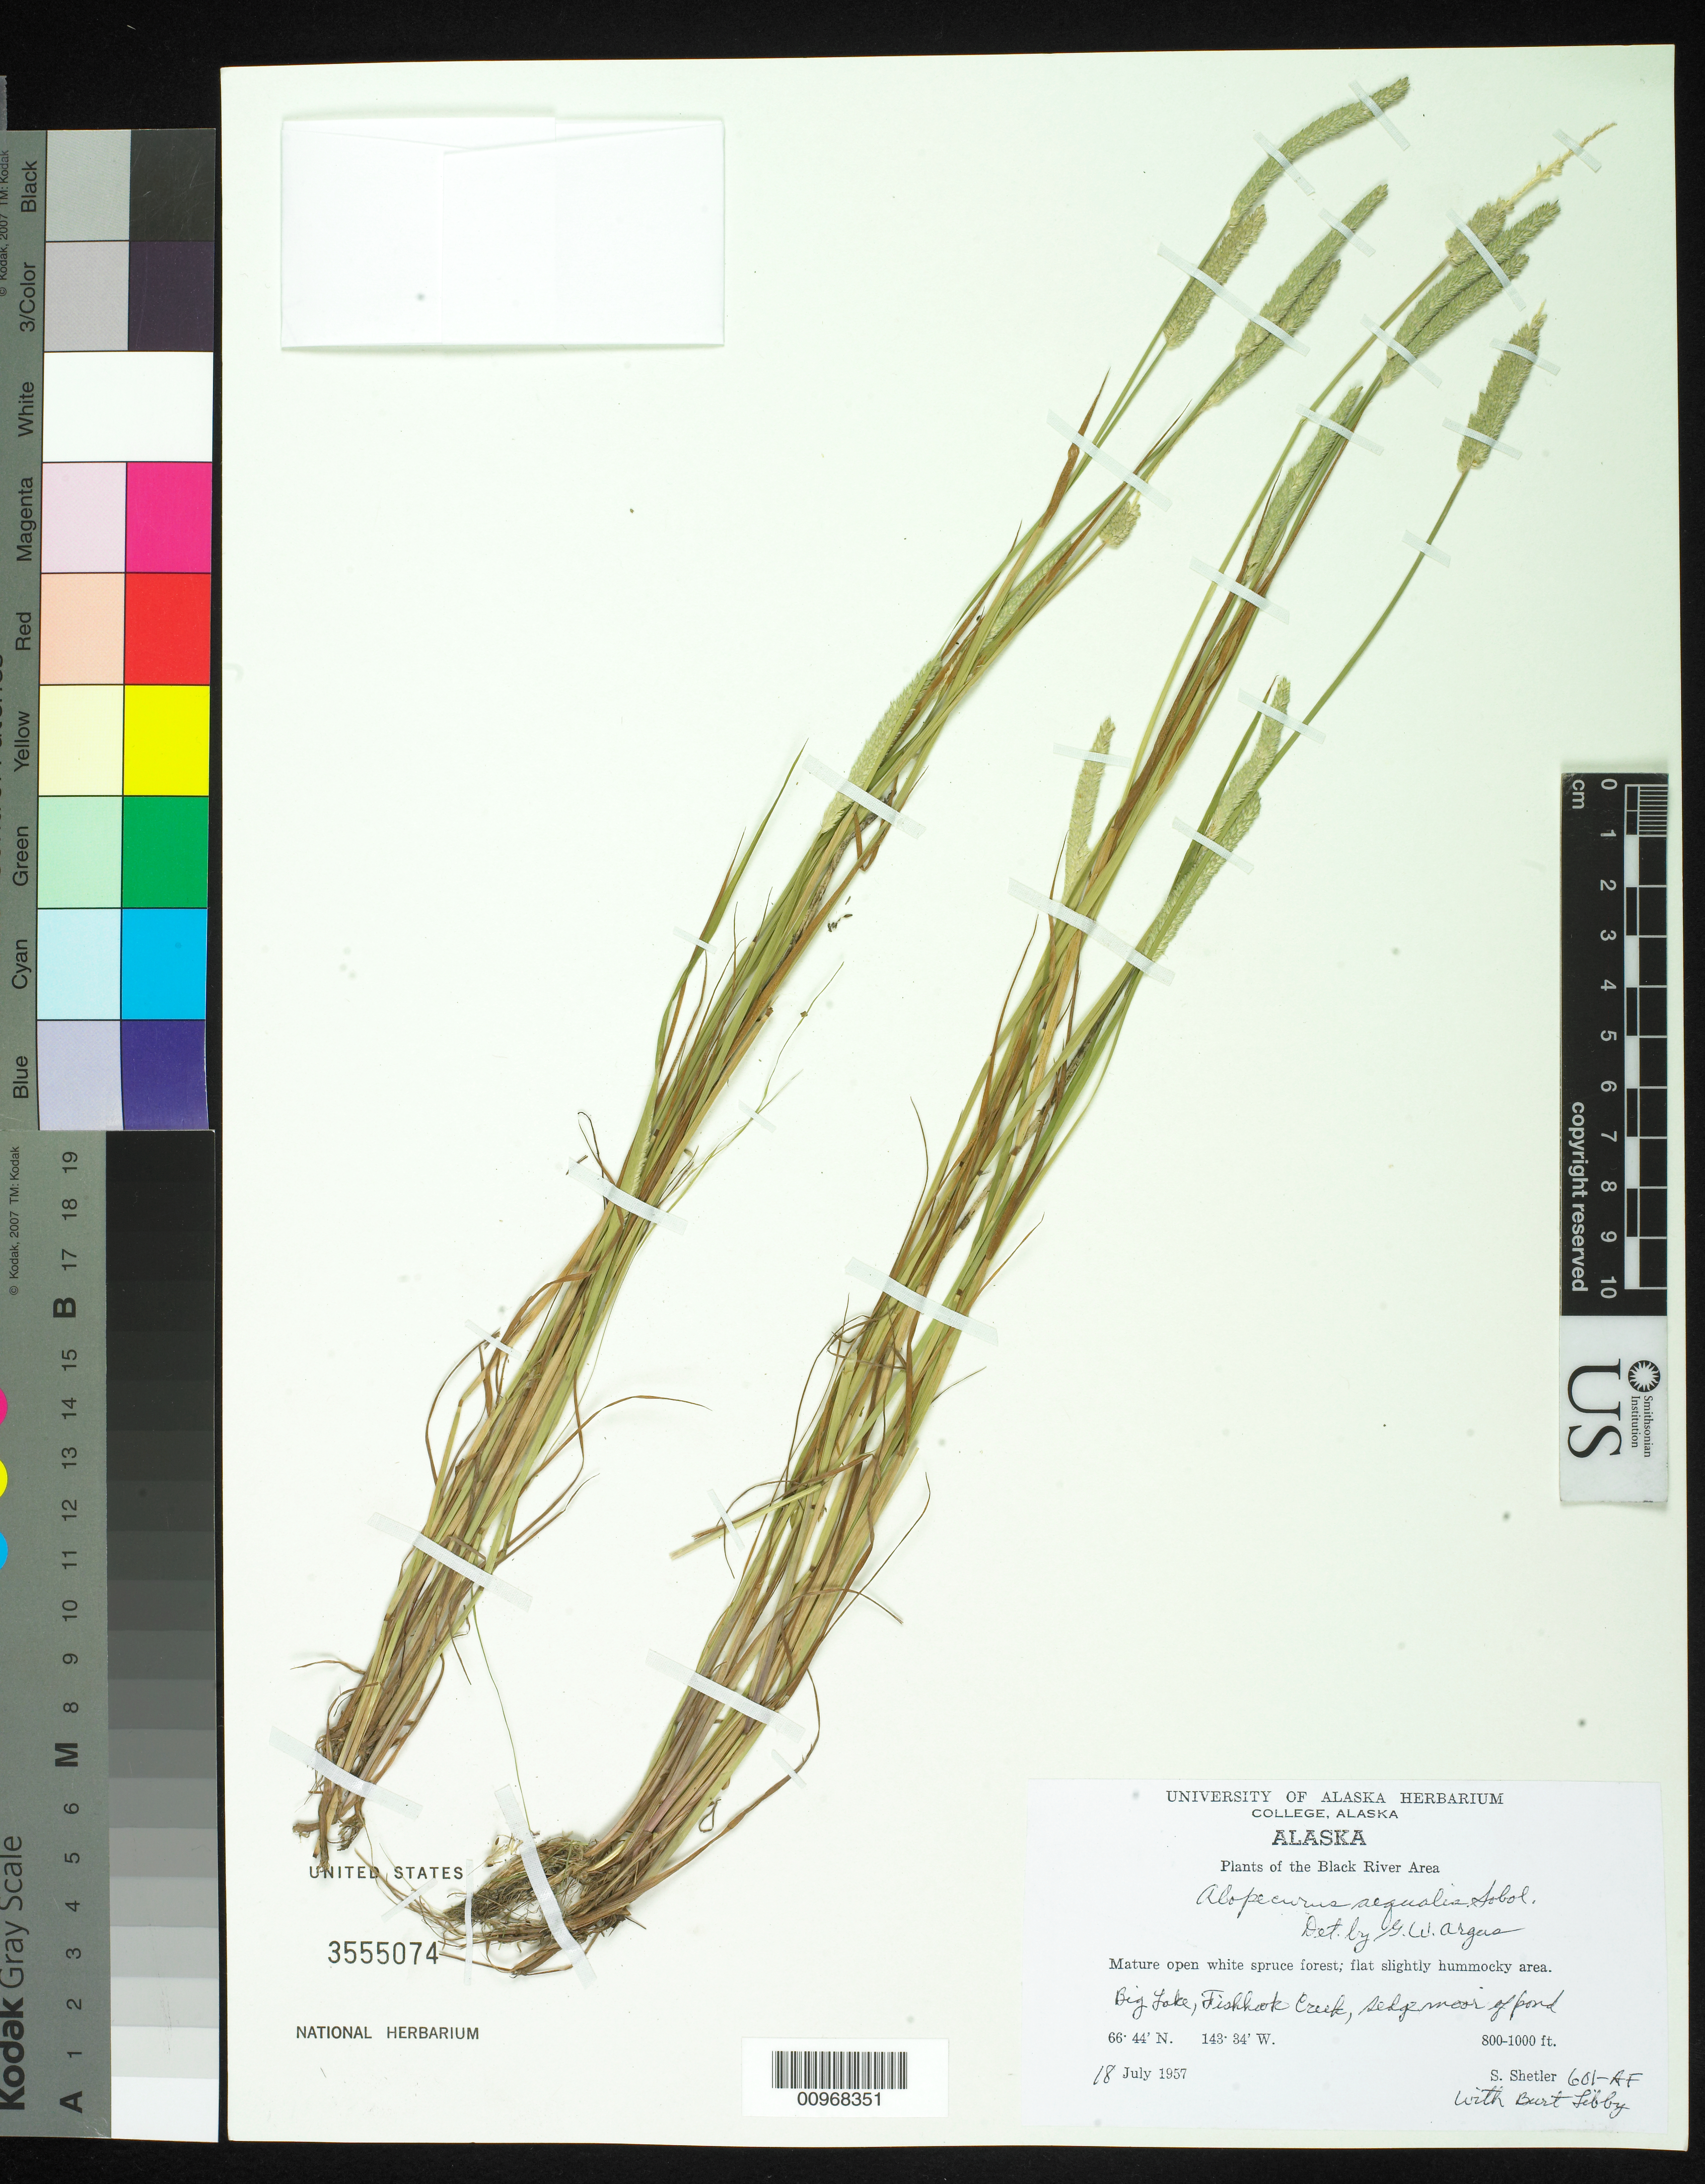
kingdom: Plantae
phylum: Tracheophyta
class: Liliopsida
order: Poales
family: Poaceae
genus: Alopecurus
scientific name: Alopecurus aequalis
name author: Sobol.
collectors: S. Shetler & B. Libby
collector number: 601-AF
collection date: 1957-07-18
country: United States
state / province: Alaska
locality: Big Lake, Fishhook Creek.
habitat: Mature open white spruce forest; flat slightly hummocky area.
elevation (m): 244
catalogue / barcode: US 3555074